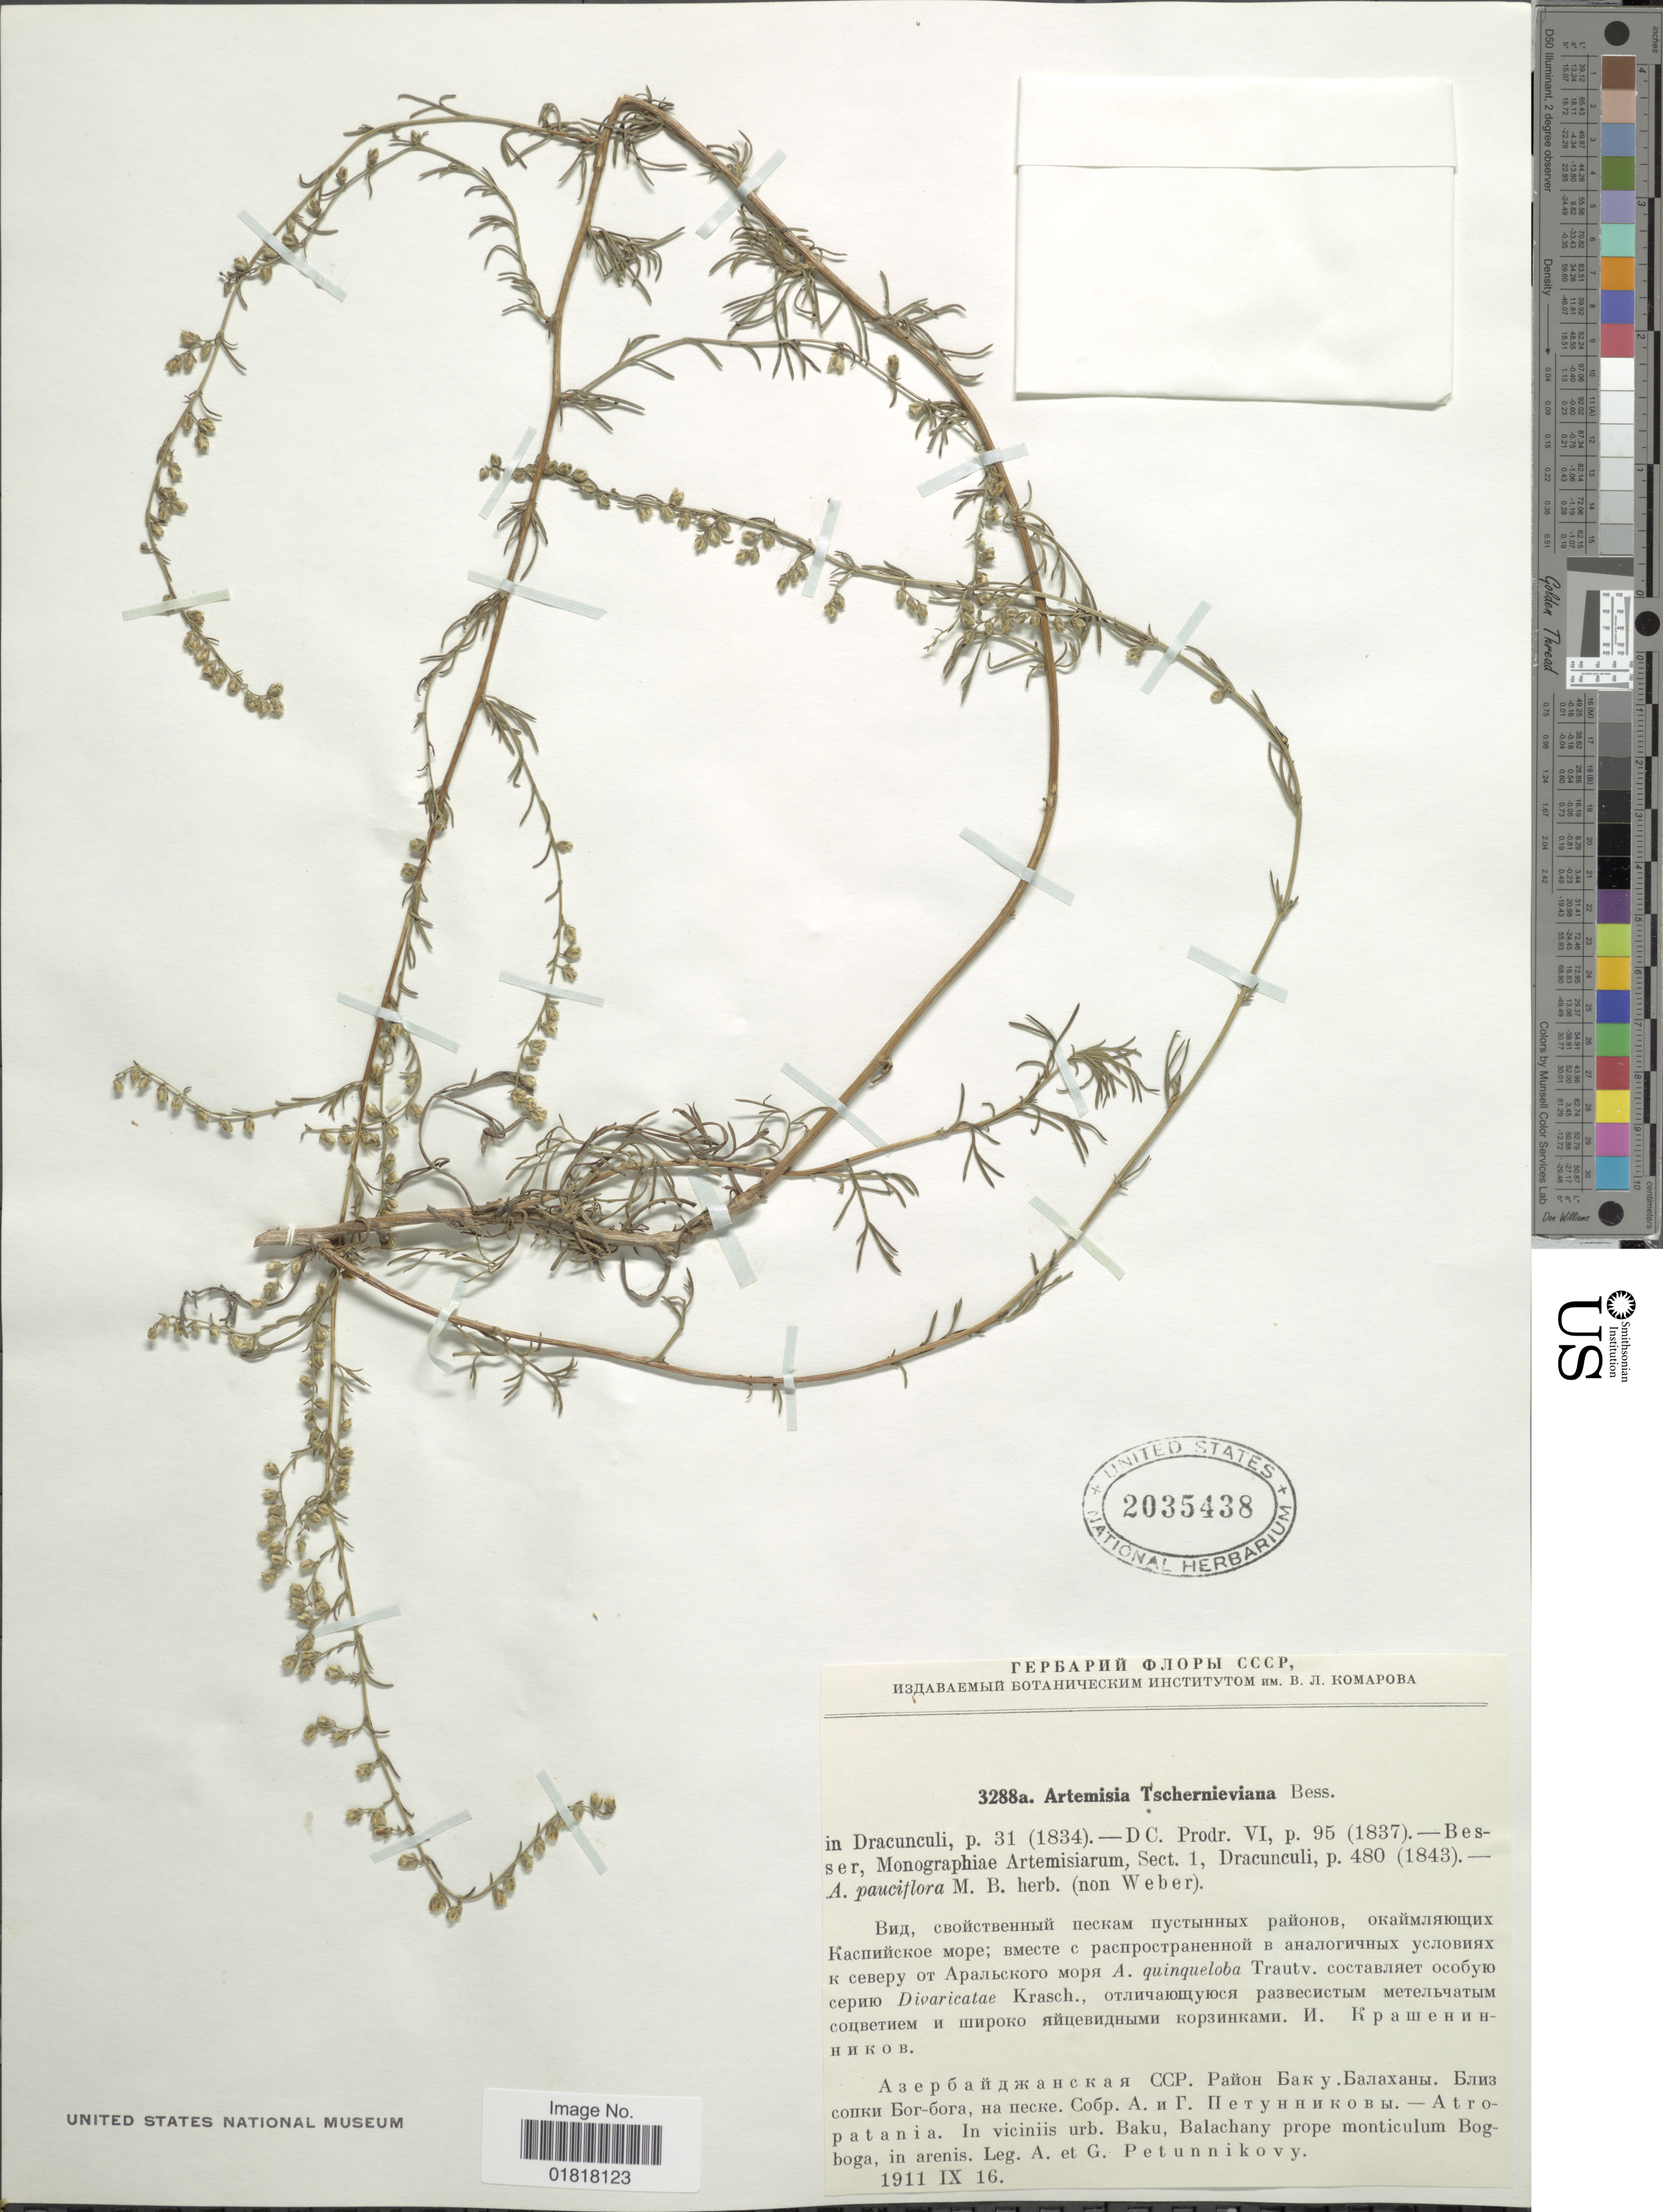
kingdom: Plantae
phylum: Tracheophyta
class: Magnoliopsida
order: Asterales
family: Asteraceae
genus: Artemisia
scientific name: Artemisia tschernieviana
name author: Besser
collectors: A. Petunnikovy & G. Petunnikovy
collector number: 3288a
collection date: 1911-09-16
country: Azerbaijan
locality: Atropatania, in viciniis urb, Baku, Blachany prope monticulum Bog-boga, in arenis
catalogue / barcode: US 2035438